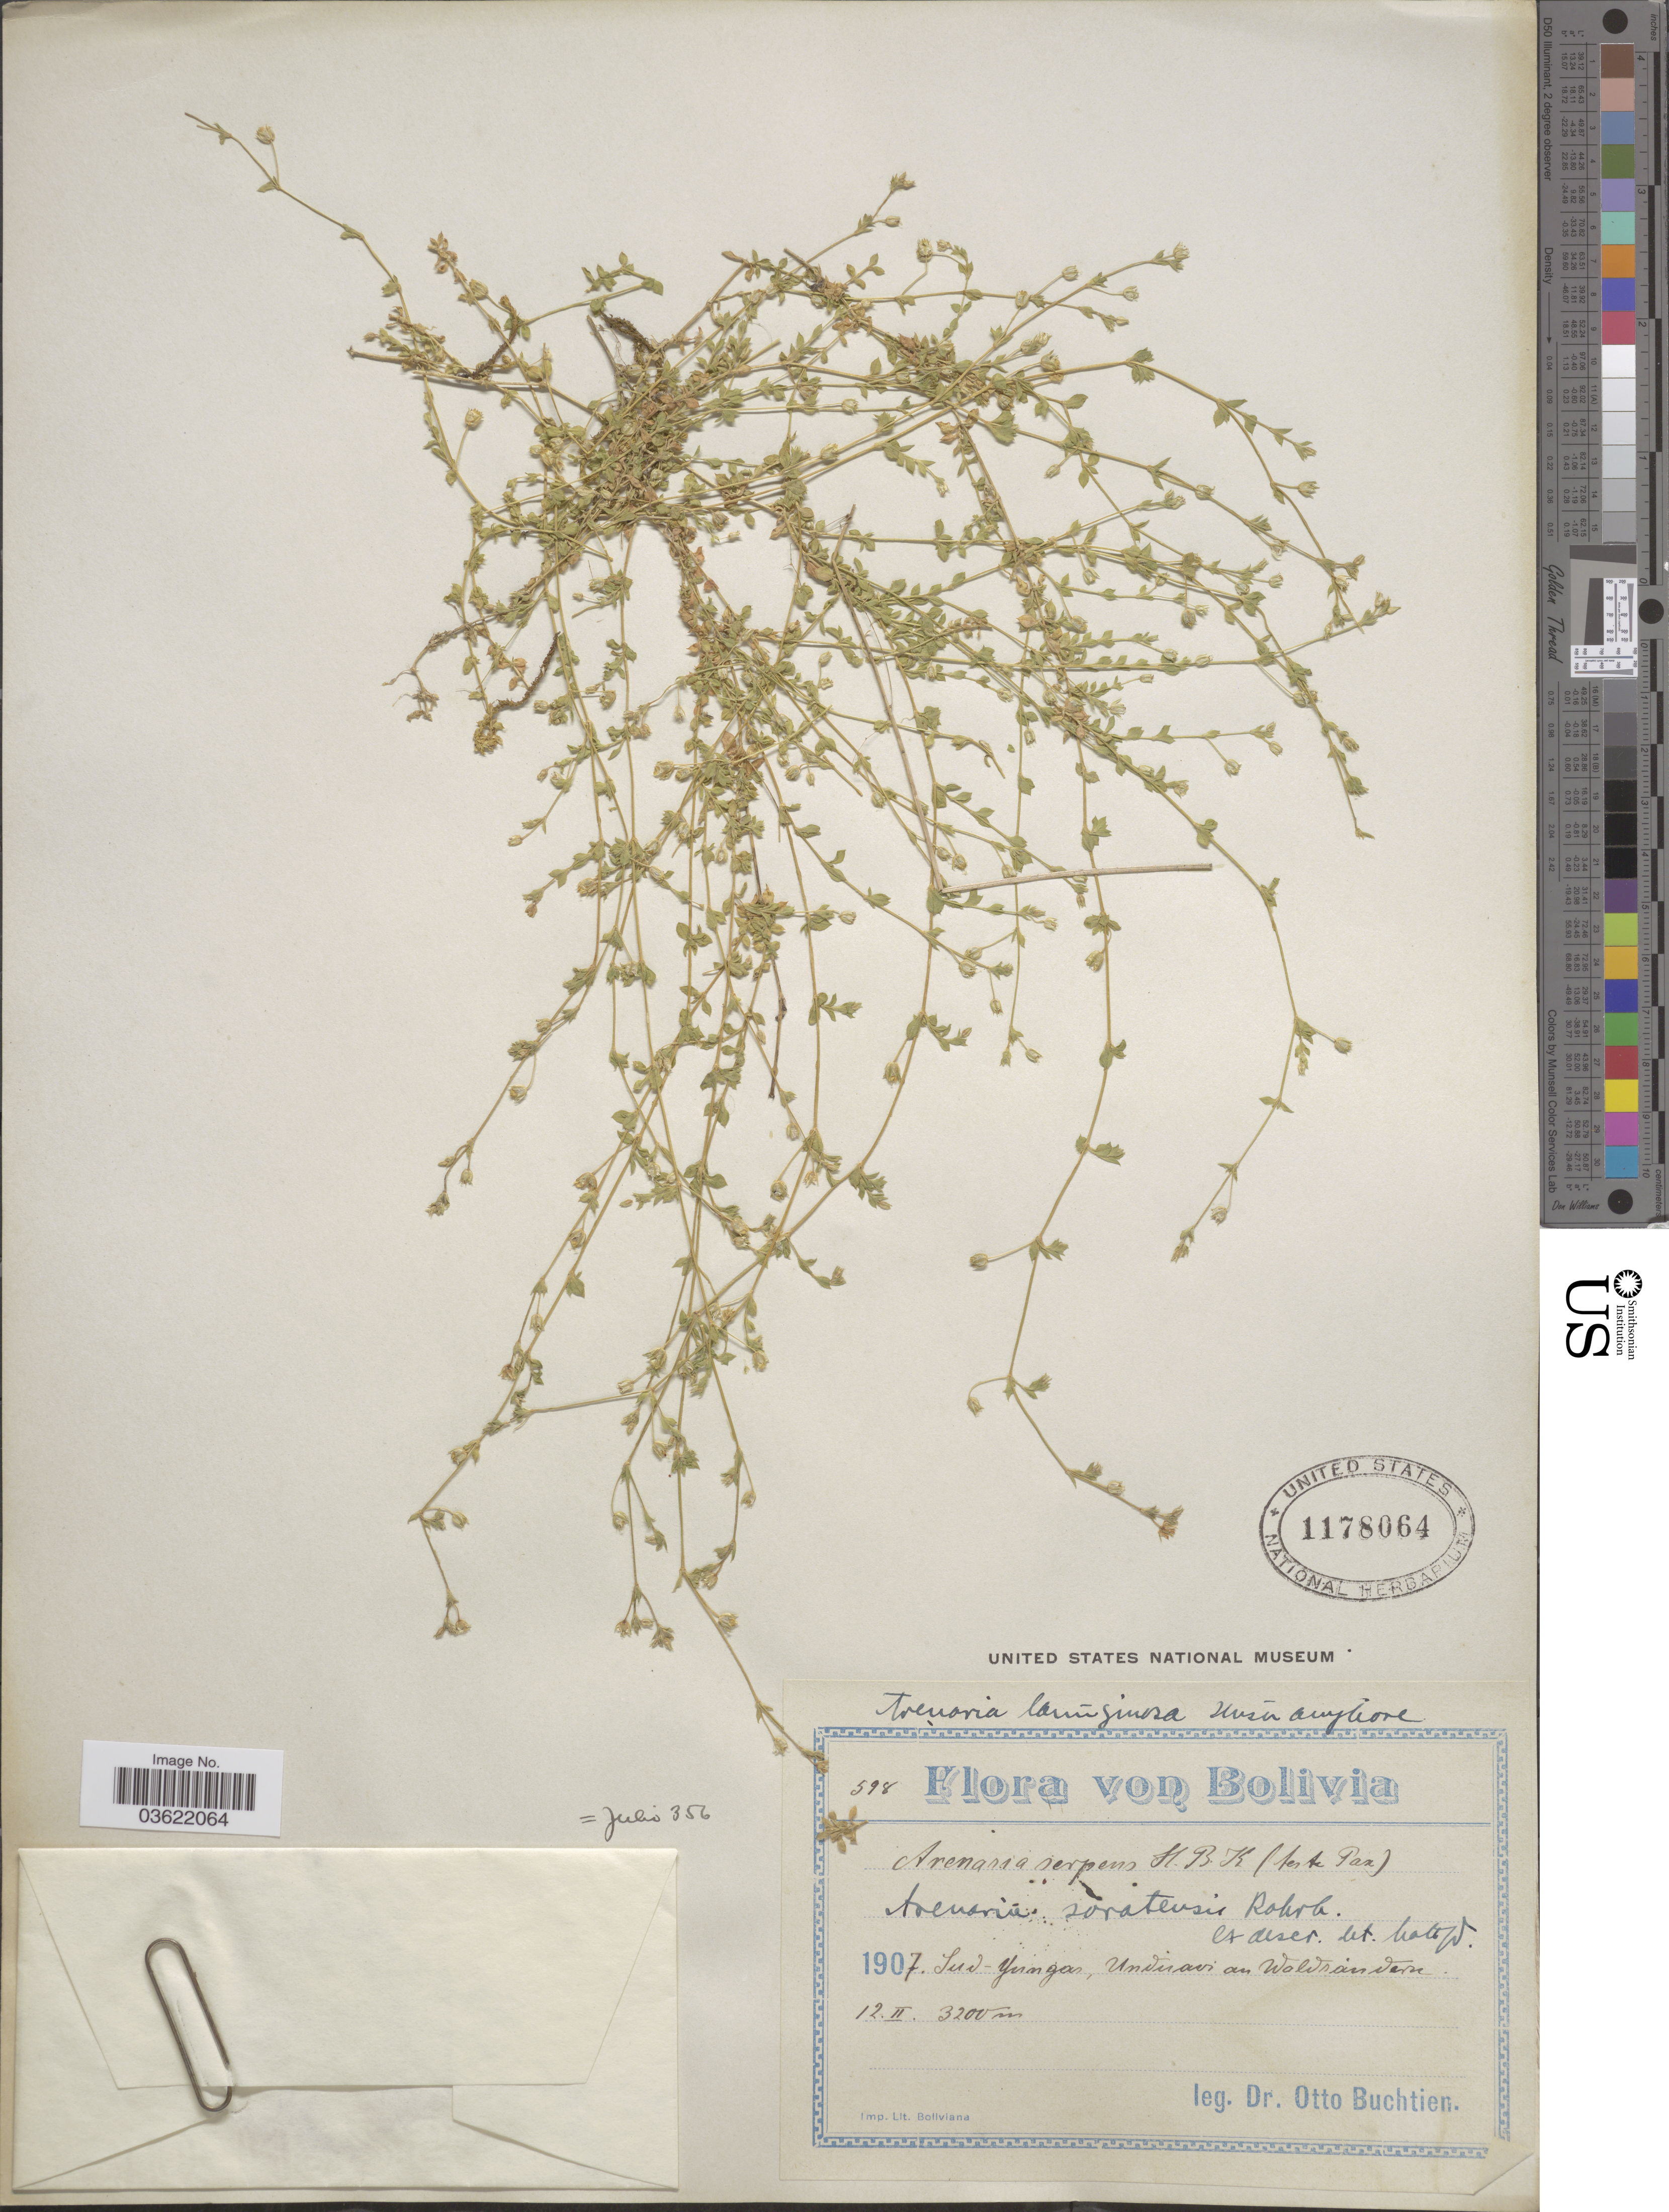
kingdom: Plantae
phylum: Tracheophyta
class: Magnoliopsida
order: Caryophyllales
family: Caryophyllaceae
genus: Arenaria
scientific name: Arenaria soratensis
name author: Rohrb.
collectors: O. Buchtien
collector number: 598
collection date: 1907-02-12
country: Bolivia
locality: Sud-Yungas, Unduavi au Waldrandern.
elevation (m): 3200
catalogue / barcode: US 1178064